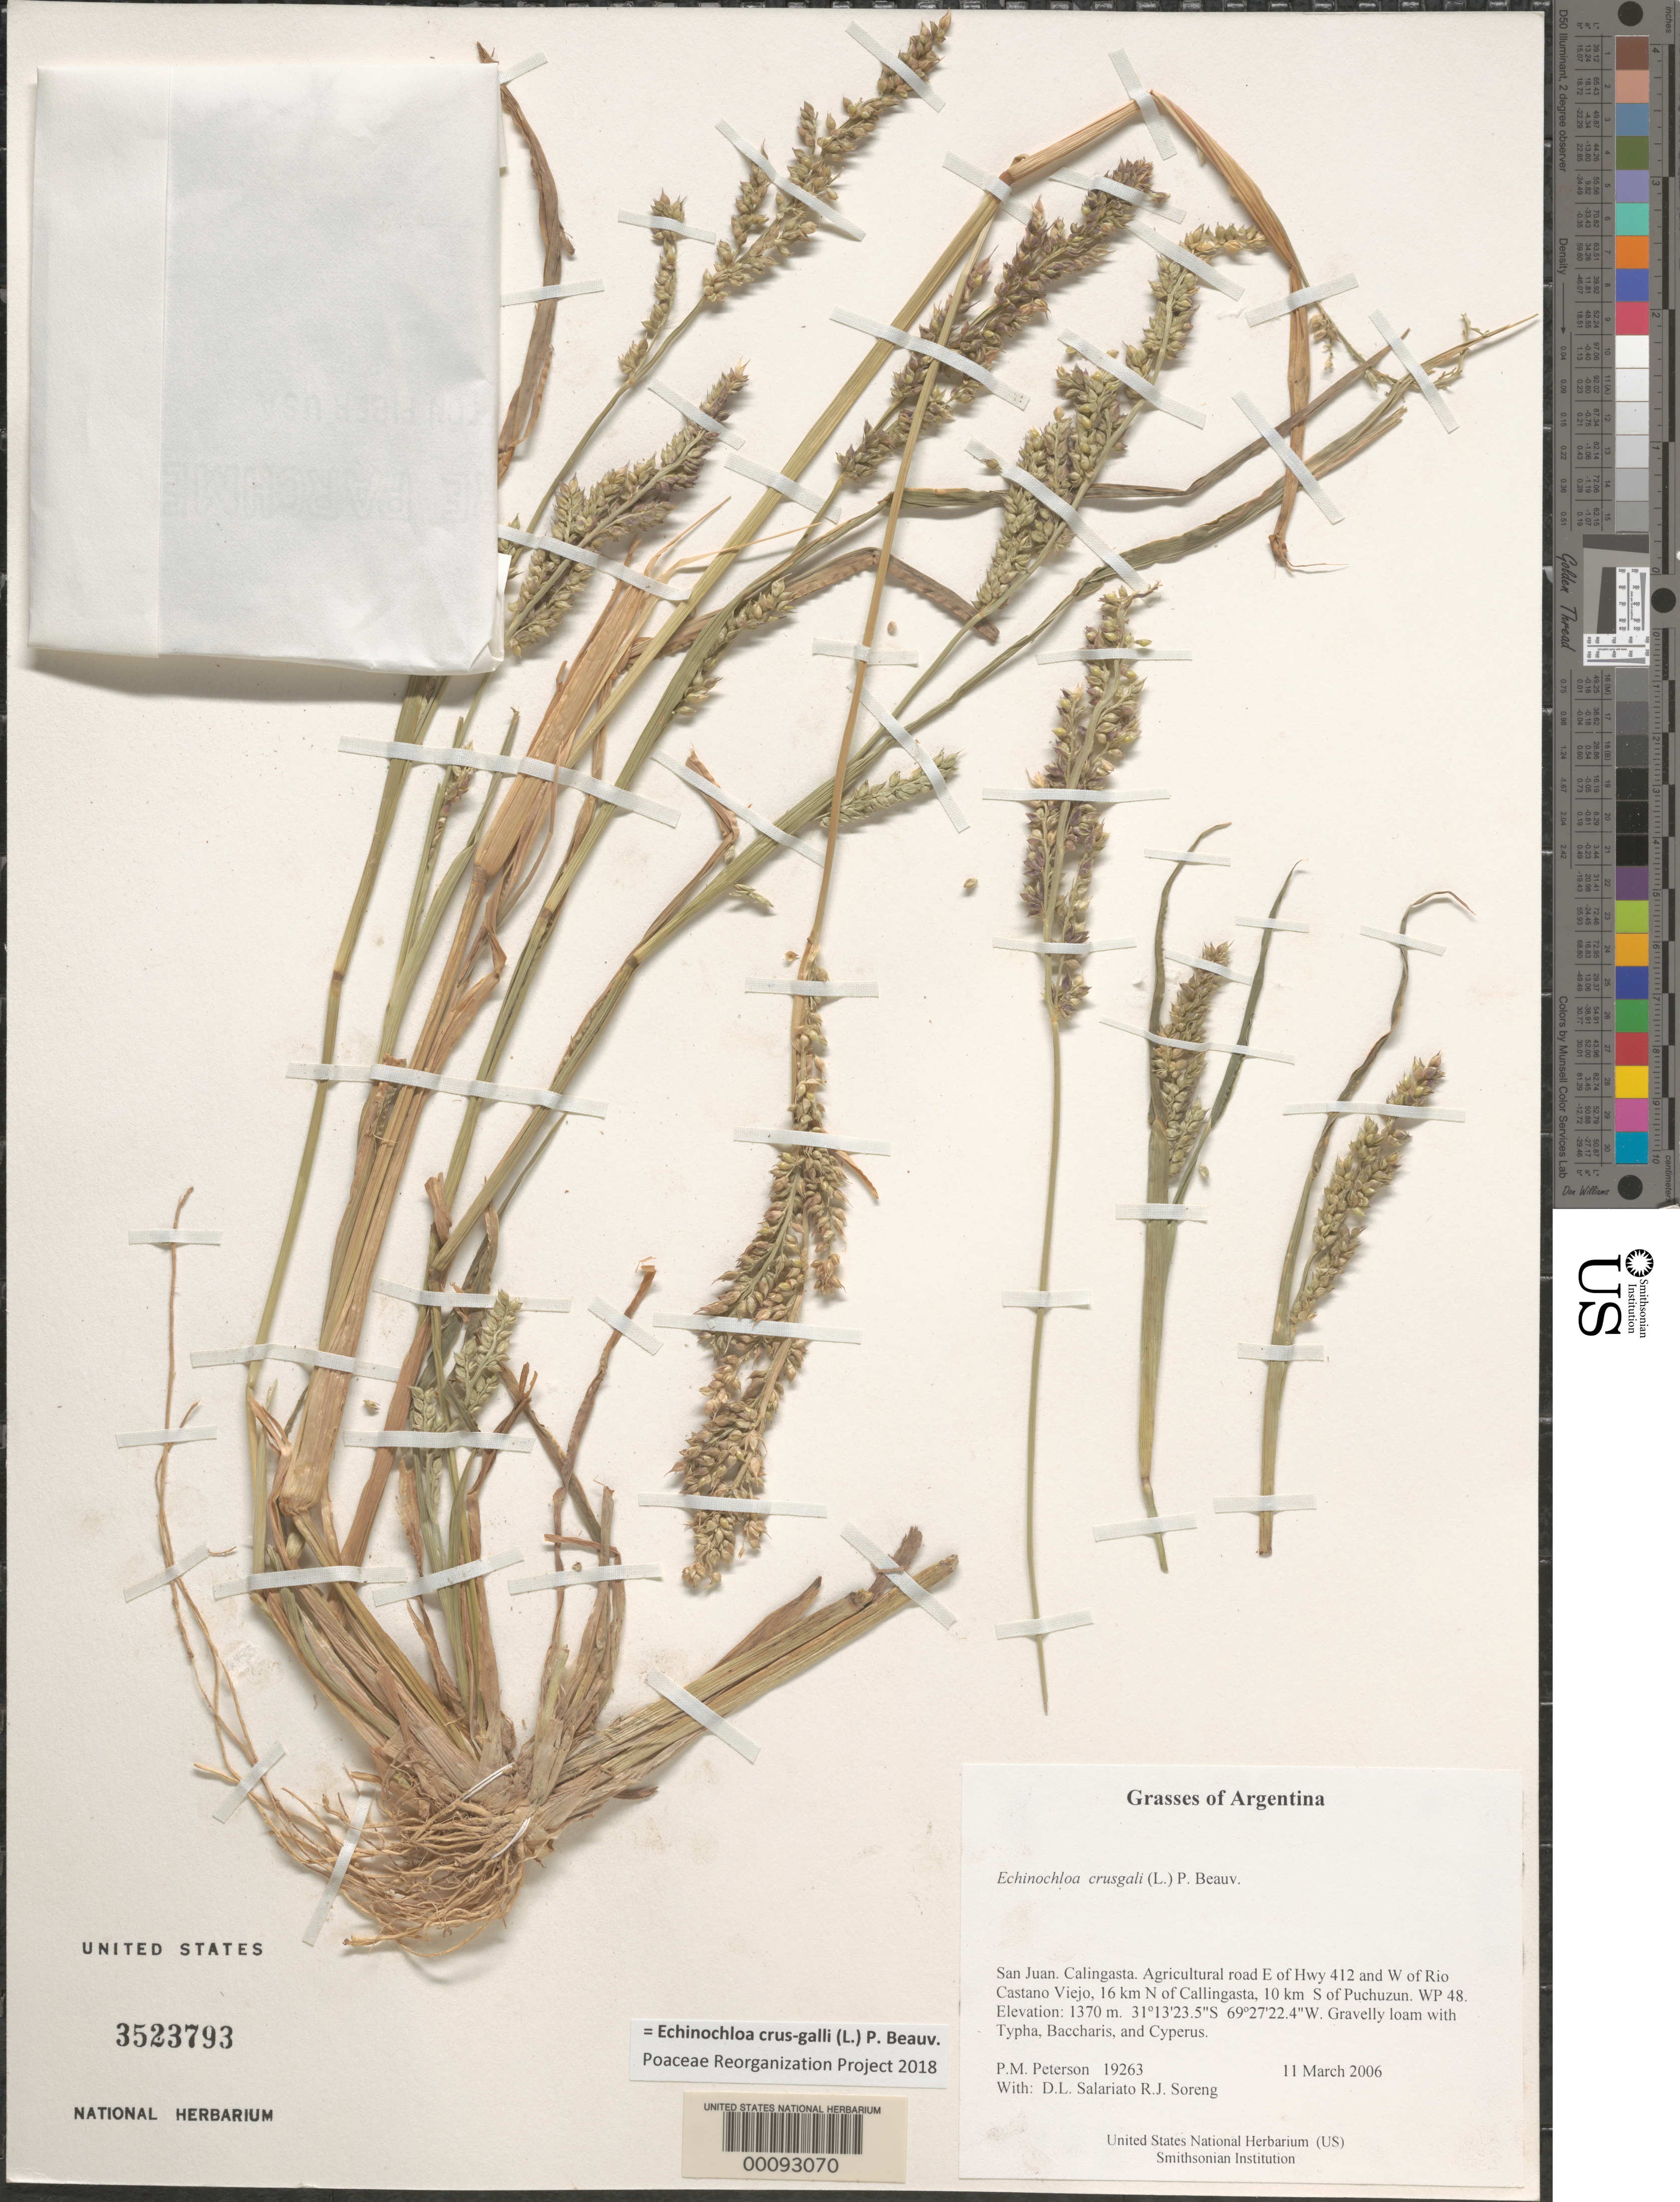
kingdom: Plantae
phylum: Tracheophyta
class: Liliopsida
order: Poales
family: Poaceae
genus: Echinochloa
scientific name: Echinochloa crus-galli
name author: (L.) P. Beauv.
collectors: P. M. Peterson, R. J. Soreng, D. Salariato & A. Panizza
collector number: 19263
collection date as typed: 11 Mar 2006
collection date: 2006-03-11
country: Argentina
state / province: San Juan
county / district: Calingasta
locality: Agricultural road E of Hwy 412 and W of Rio Castano Viejo, 16 km N of Calingasta, 10 km S of Puchuzun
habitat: Gravelly loam with Typha, Baccharis, and Cyperus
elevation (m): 1370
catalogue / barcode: US 3523793